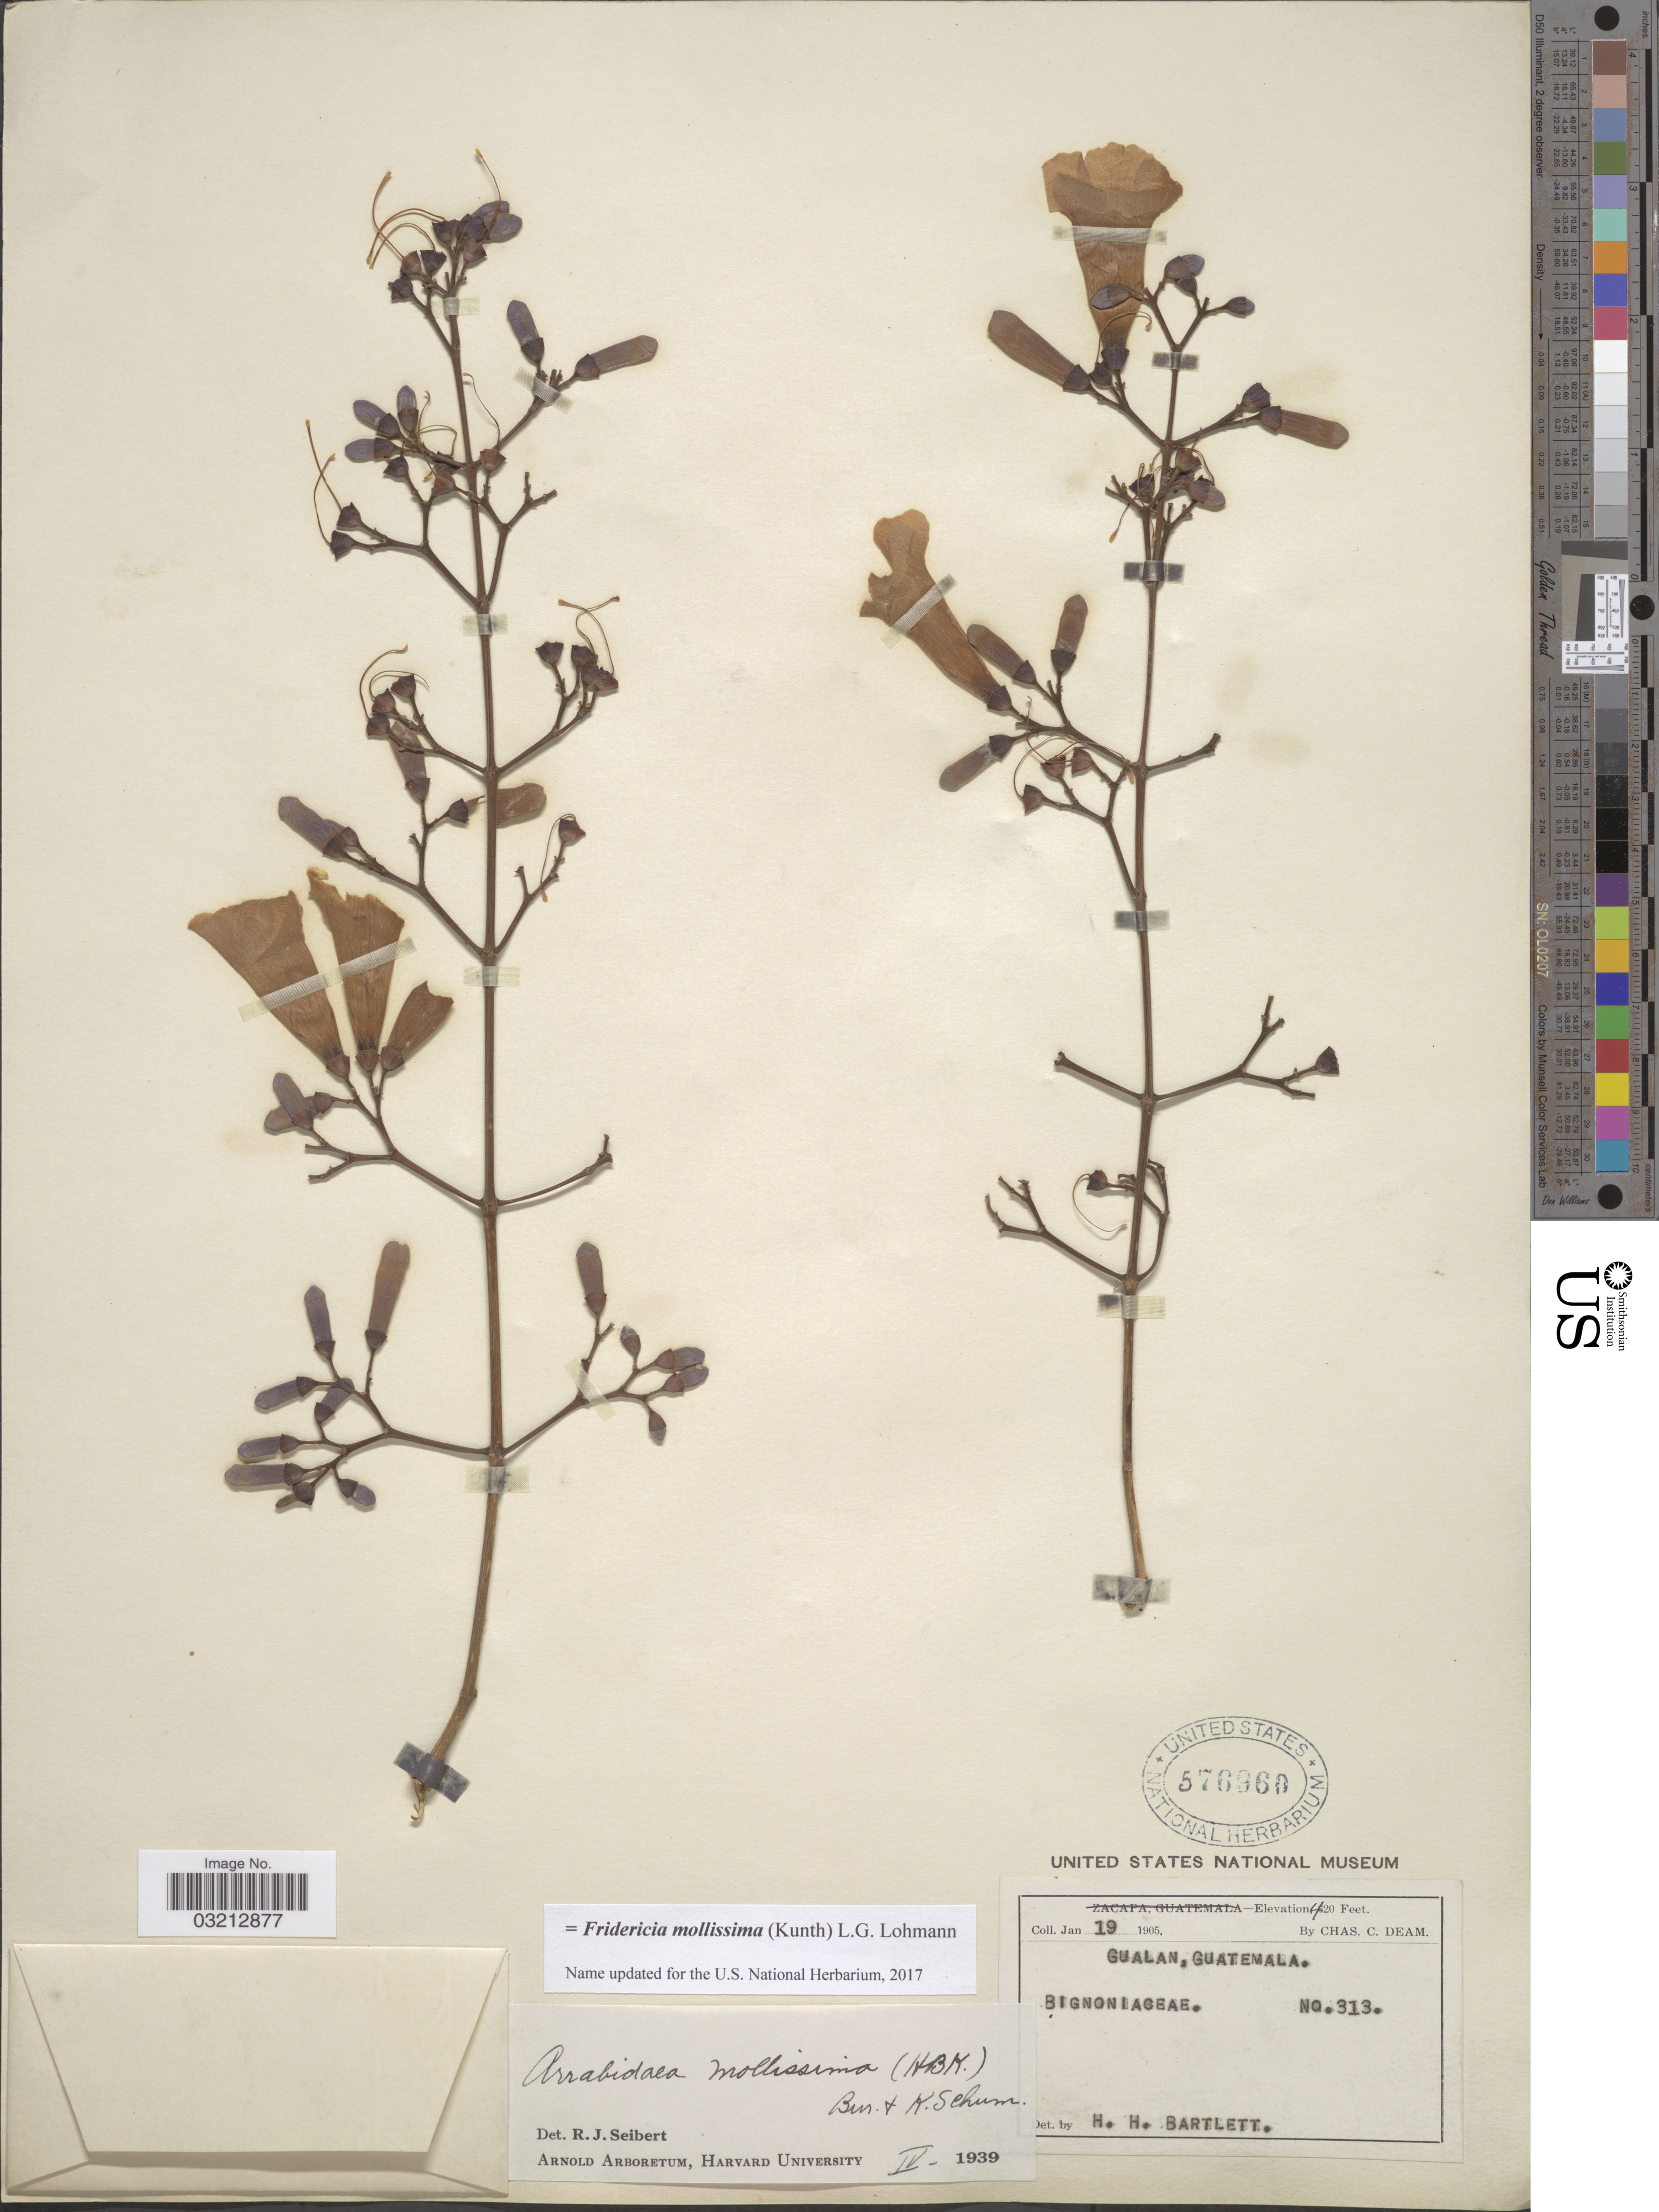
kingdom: Plantae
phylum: Tracheophyta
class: Magnoliopsida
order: Lamiales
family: Bignoniaceae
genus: Fridericia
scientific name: Fridericia mollissima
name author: (Kunth) L.G. Lohmann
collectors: C. C. Deam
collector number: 313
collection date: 1905-01-19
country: Guatemala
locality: Gualan.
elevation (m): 128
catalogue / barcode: US 576960